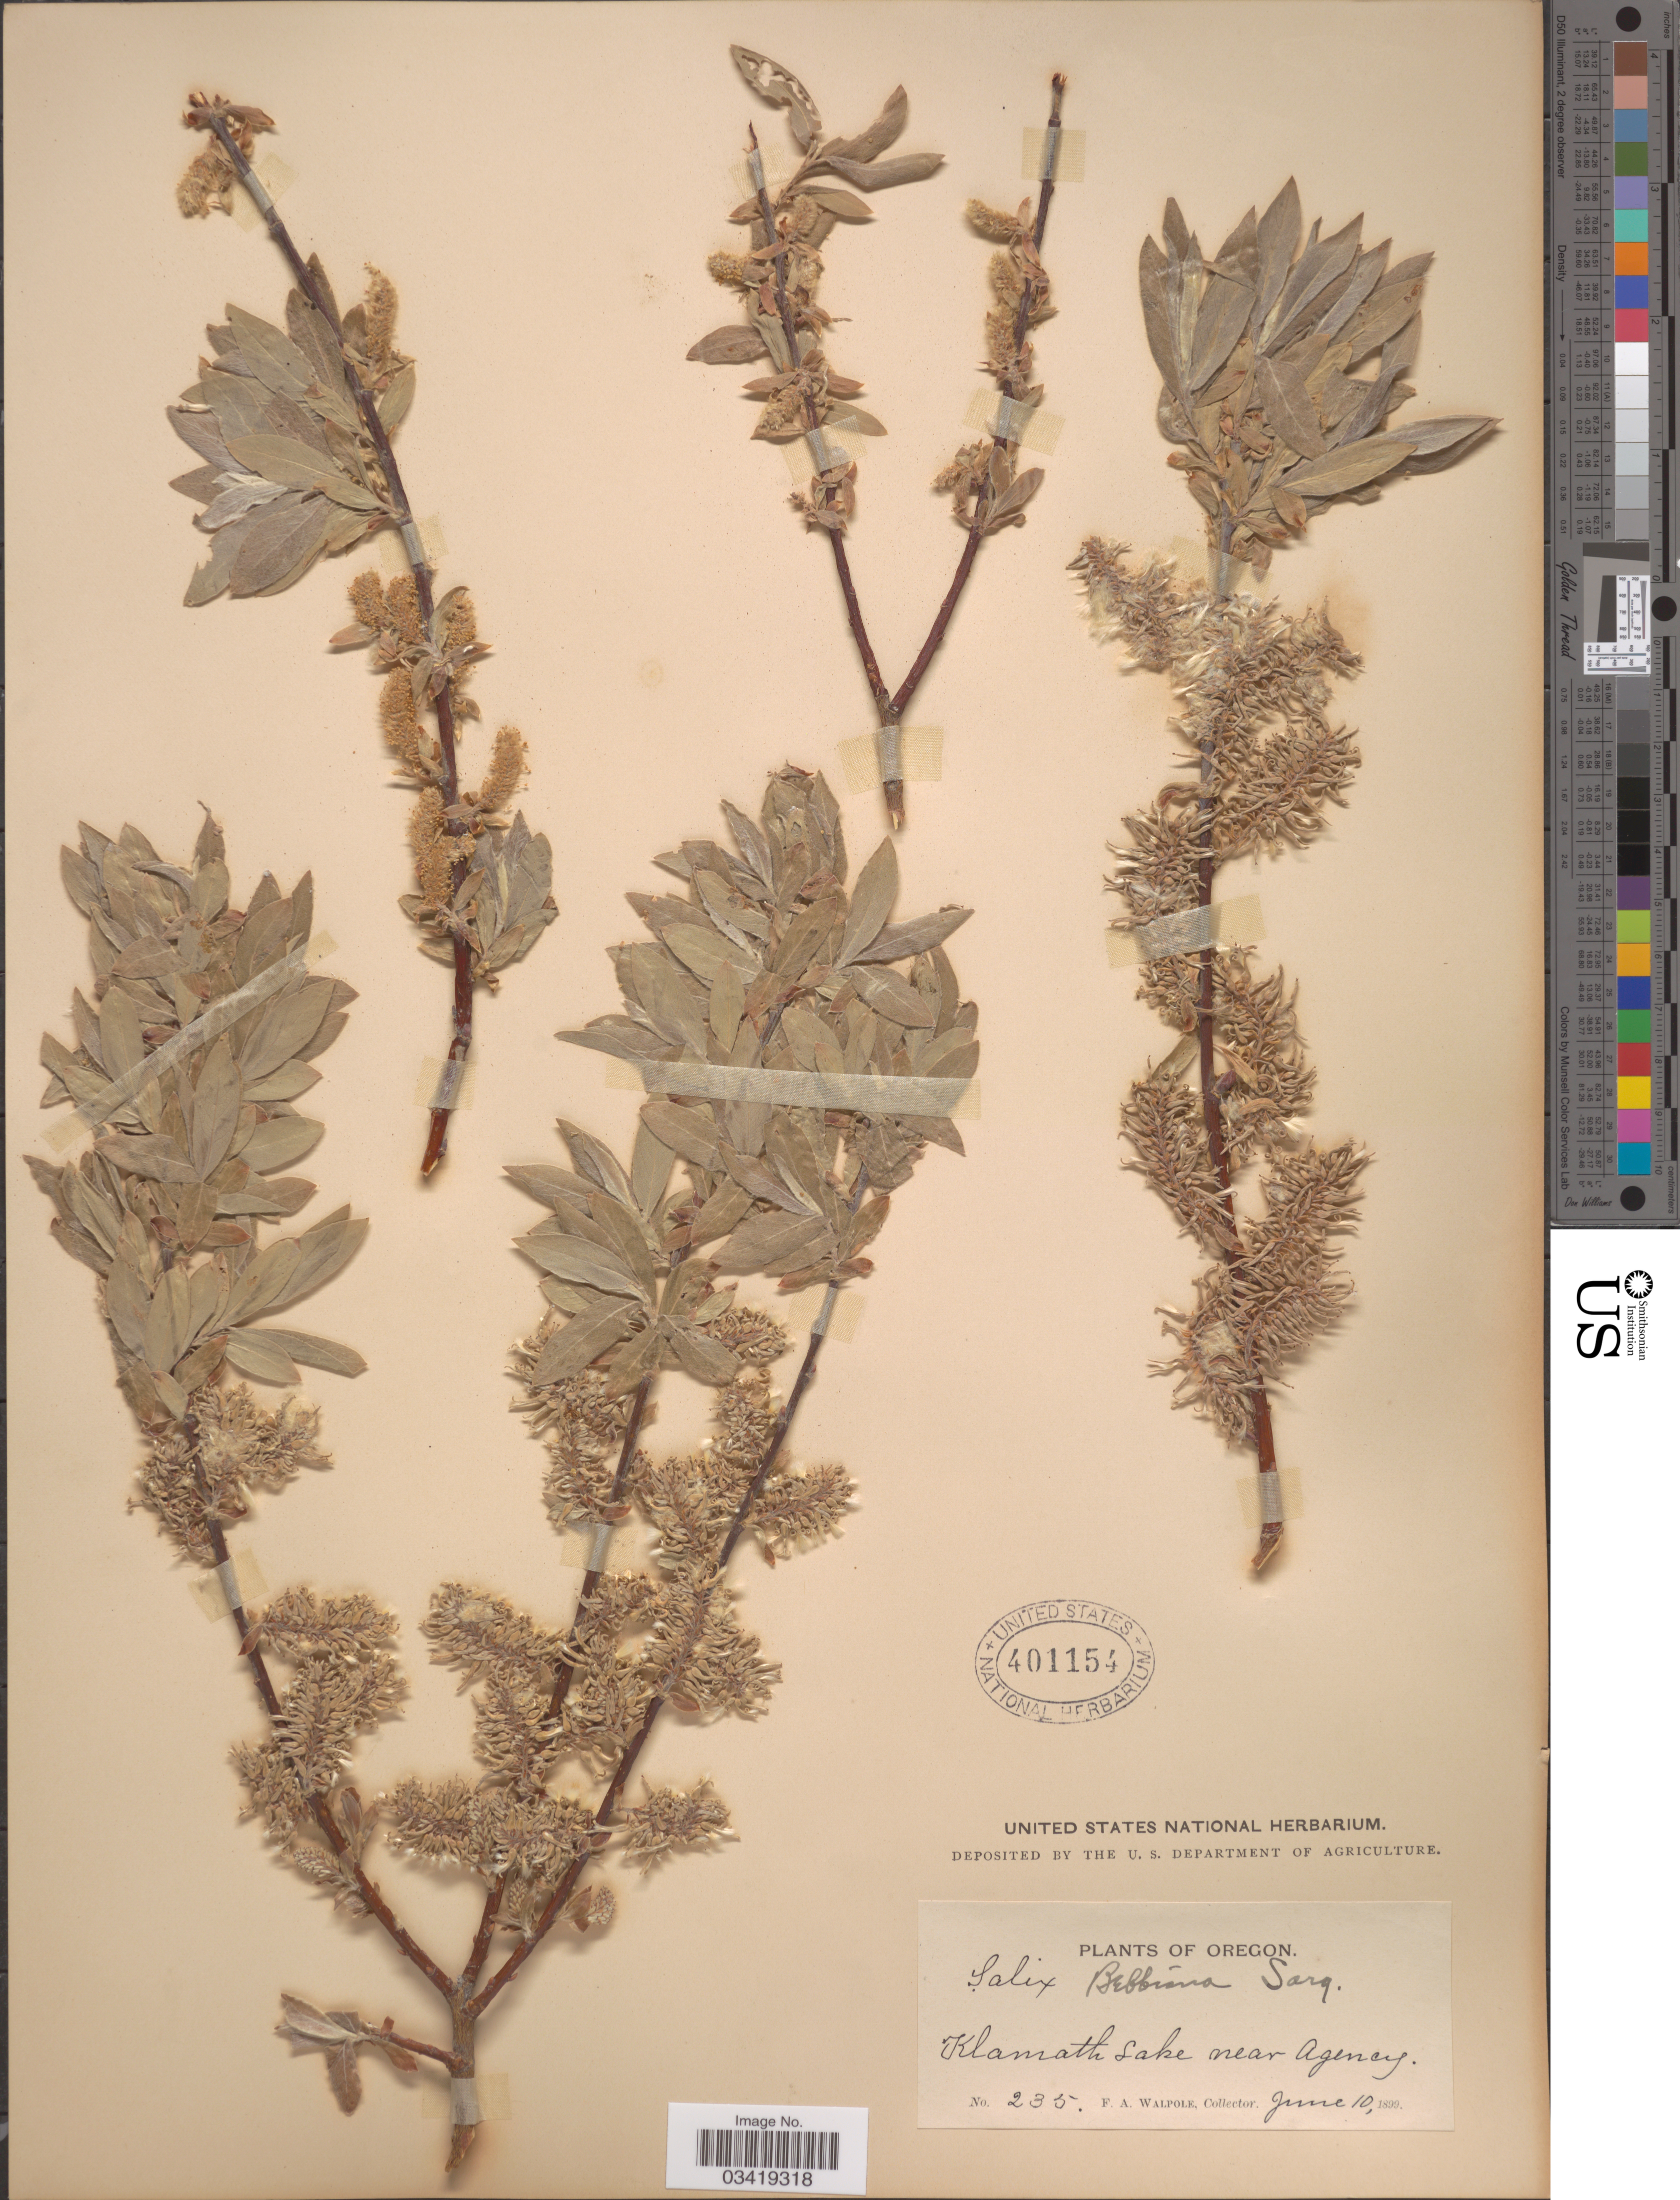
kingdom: Plantae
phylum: Tracheophyta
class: Magnoliopsida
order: Malpighiales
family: Salicaceae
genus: Salix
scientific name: Salix bebbiana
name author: Sarg.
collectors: F. Walpole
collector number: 235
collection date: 1899-06-10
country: United States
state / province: Oregon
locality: Klamath Lake near Agency.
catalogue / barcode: US 401154